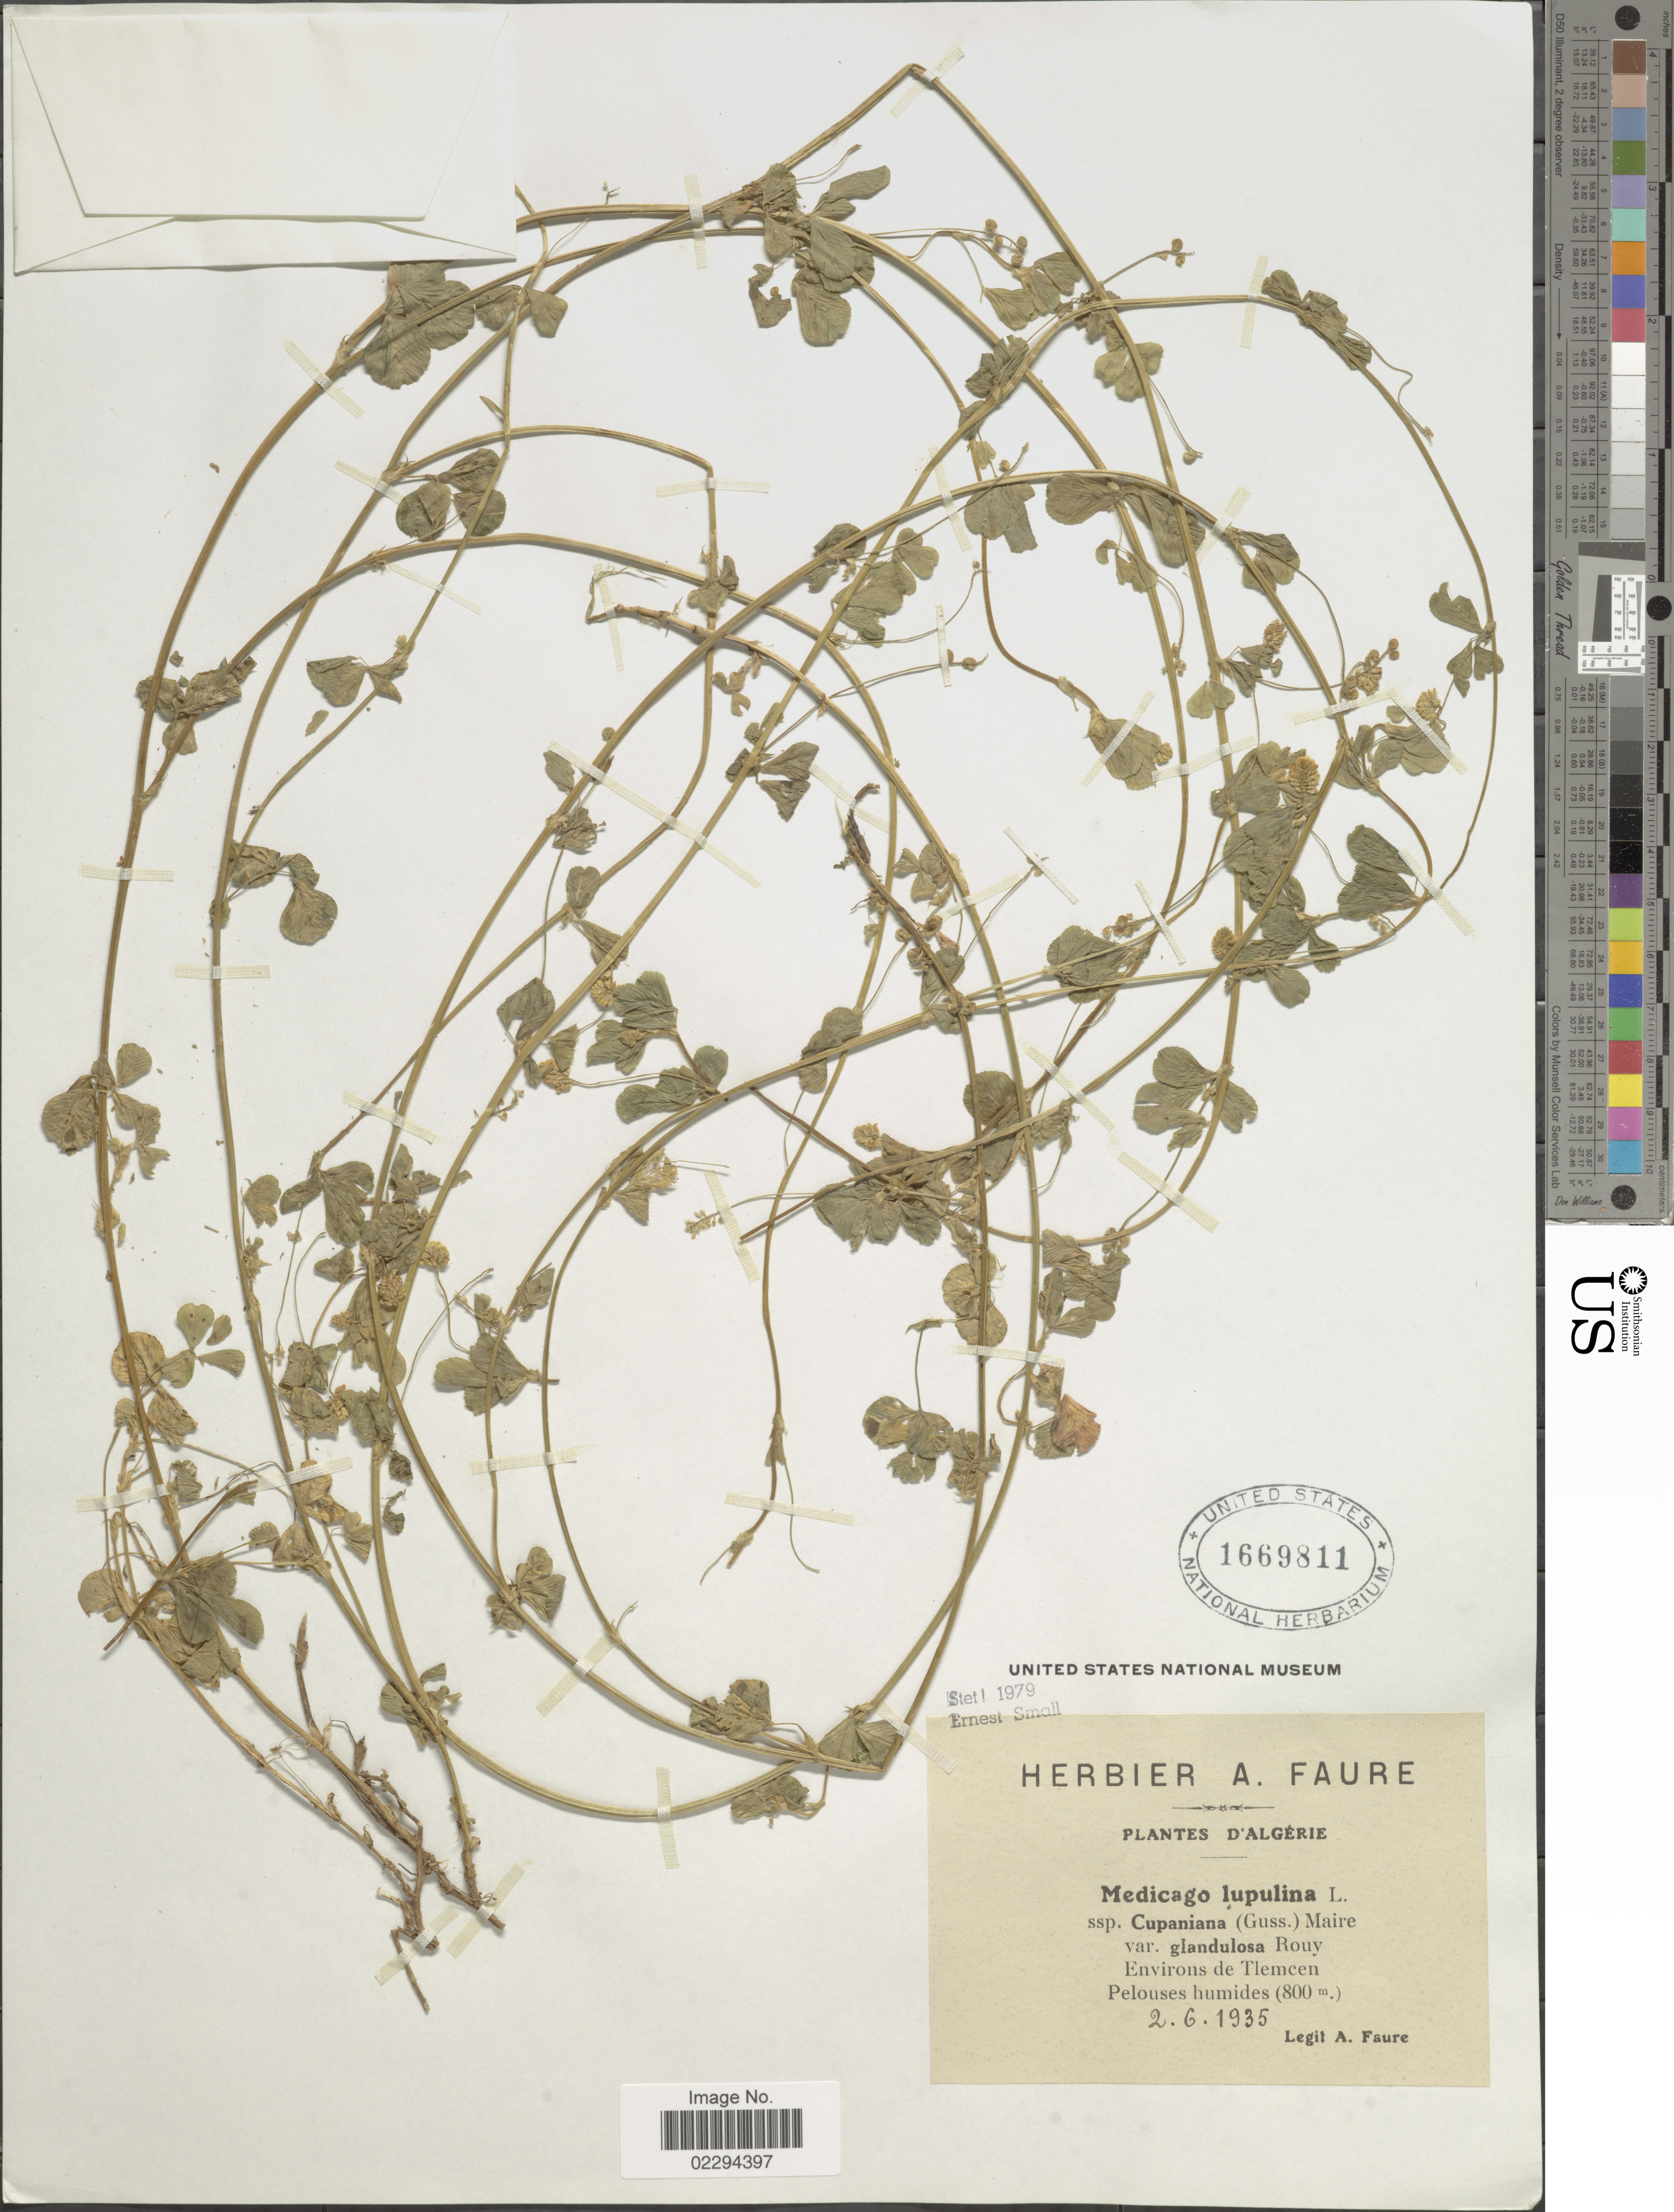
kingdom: Plantae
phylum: Tracheophyta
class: Magnoliopsida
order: Fabales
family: Fabaceae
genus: Medicago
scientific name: Medicago lupulina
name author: L.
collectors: A. Faure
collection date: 1935-06-02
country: Algeria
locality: D'Algerie, Evirons de Tlemcen, Pelouses humides.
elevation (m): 800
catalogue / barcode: US 1669811